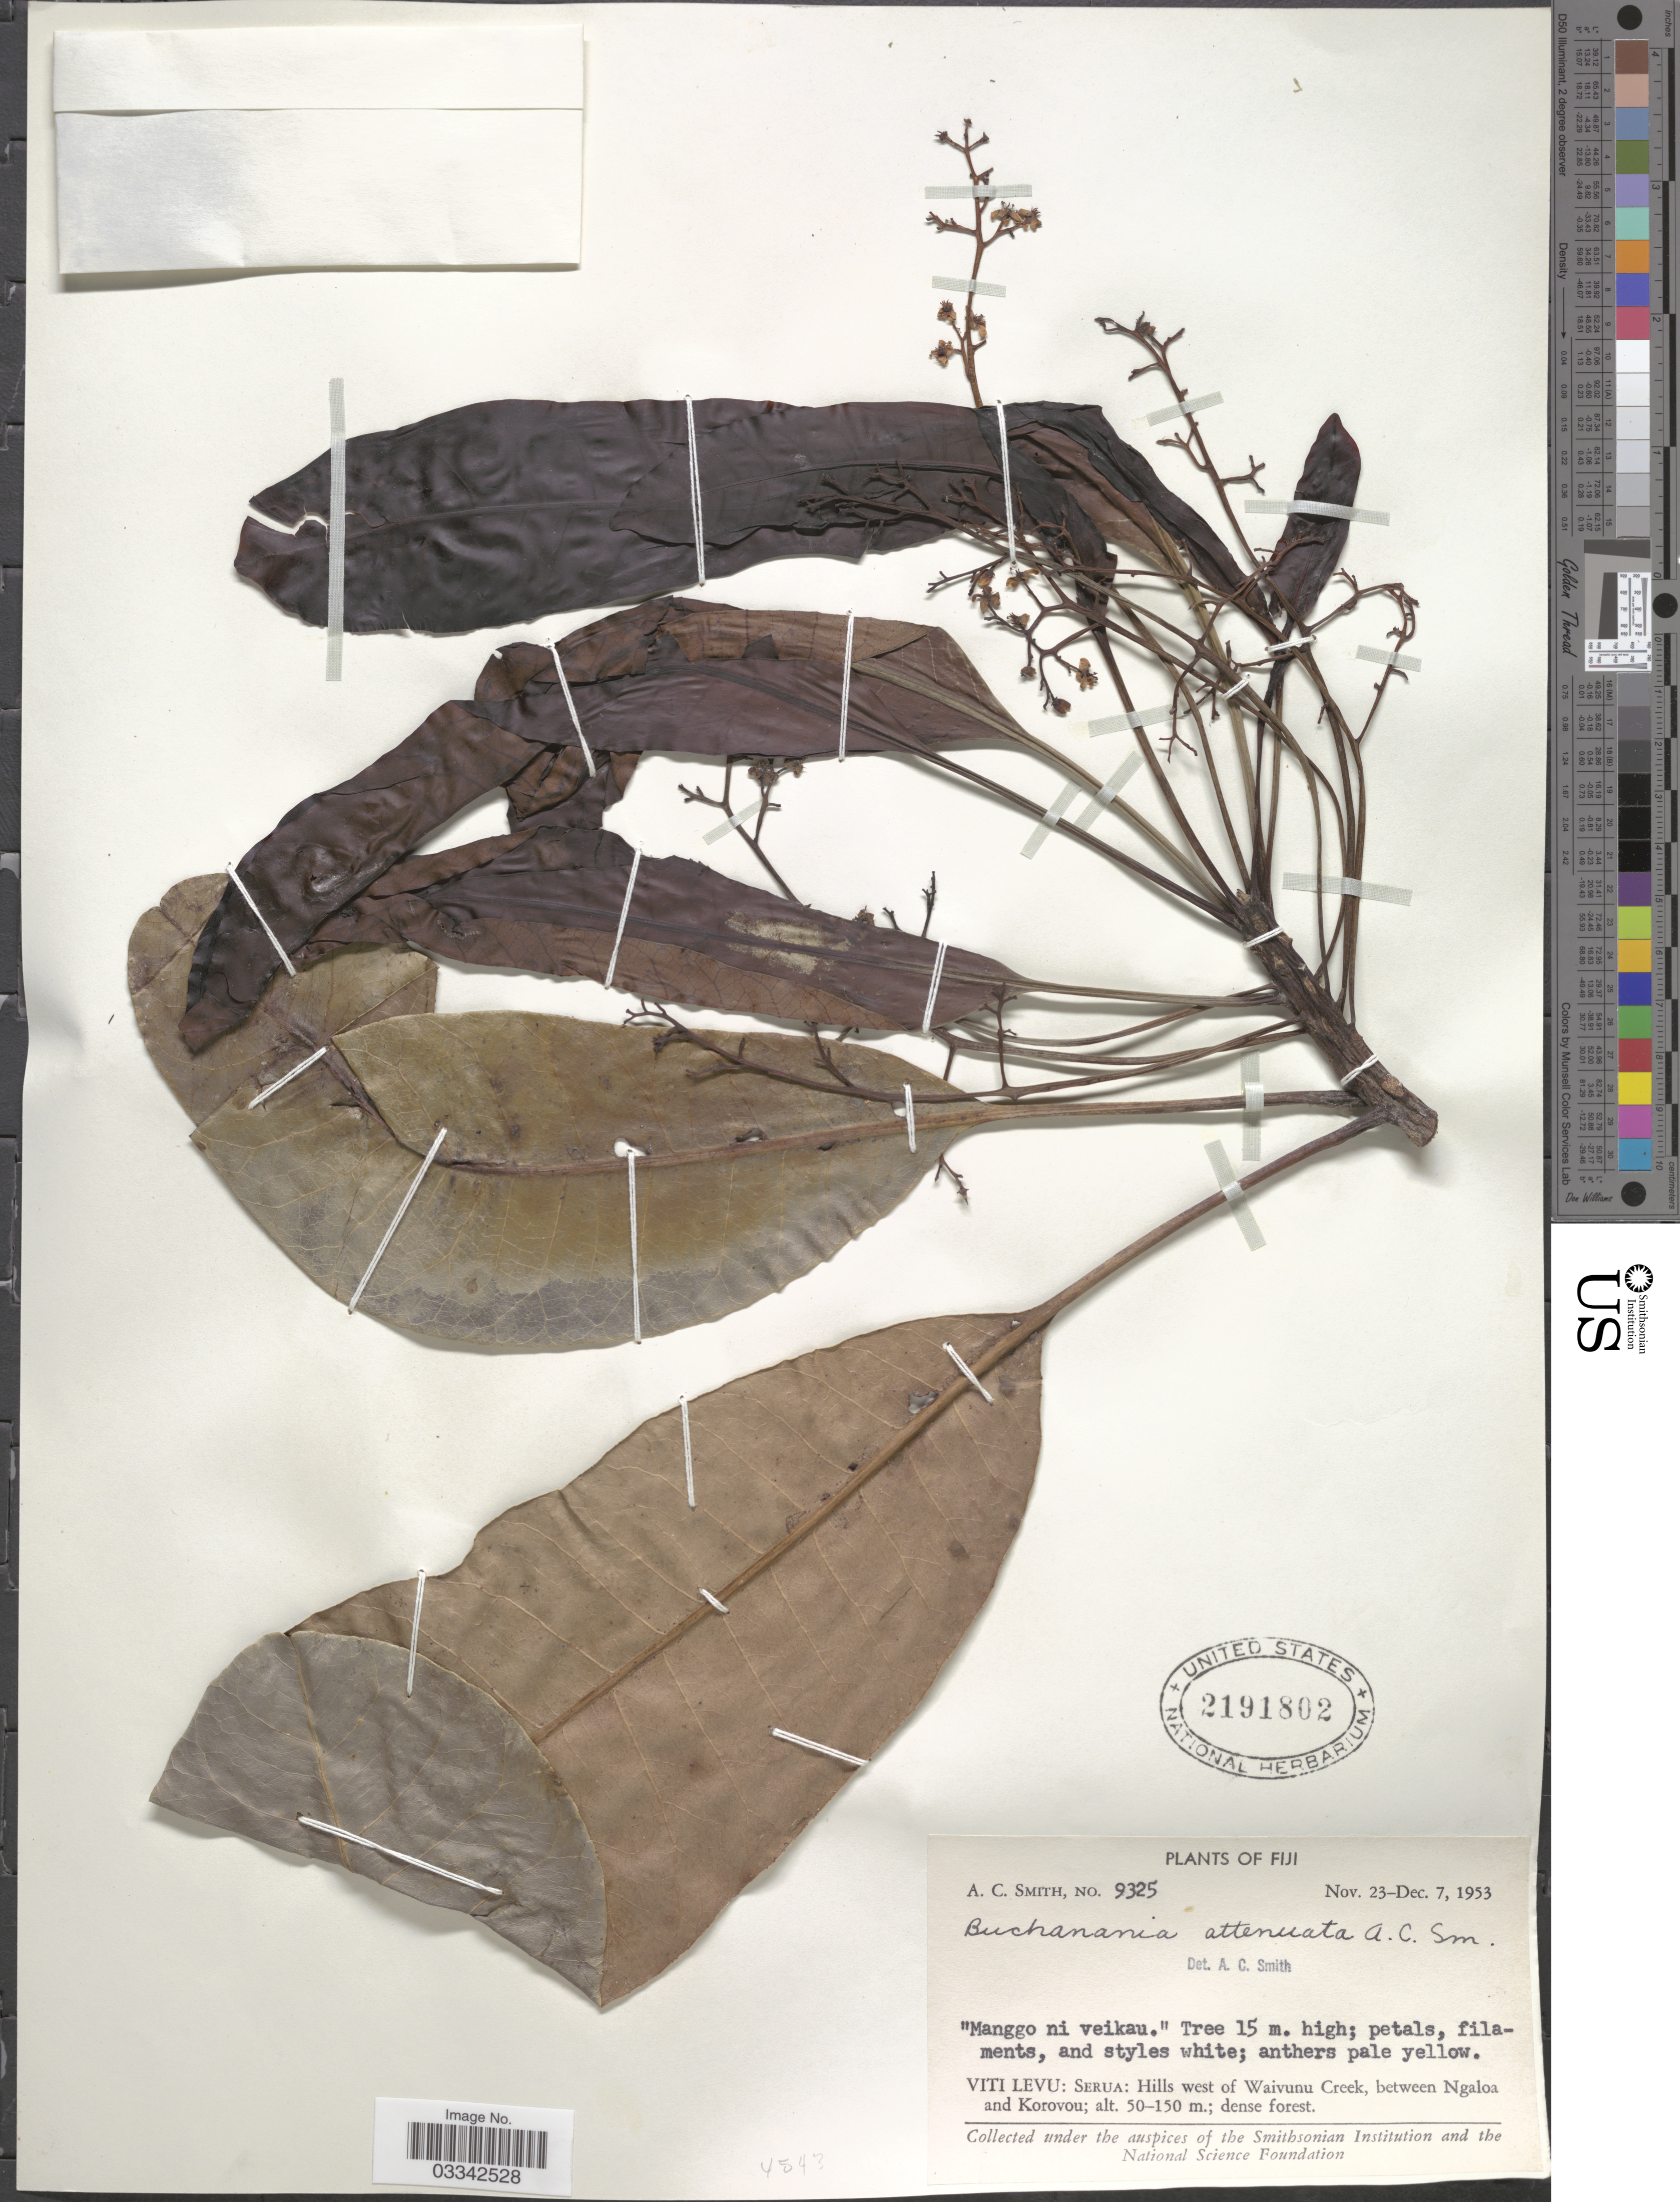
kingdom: Plantae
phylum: Tracheophyta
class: Magnoliopsida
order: Sapindales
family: Anacardiaceae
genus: Buchanania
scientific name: Buchanania acuminata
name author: Turcz.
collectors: A. C. Smith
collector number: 9325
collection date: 1953-11-23/1953-12-07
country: Fiji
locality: Viti Levu: Serua: Hills west of Waivunu Creek, between Ngaloa and Korovou.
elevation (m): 50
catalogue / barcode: US 2191802